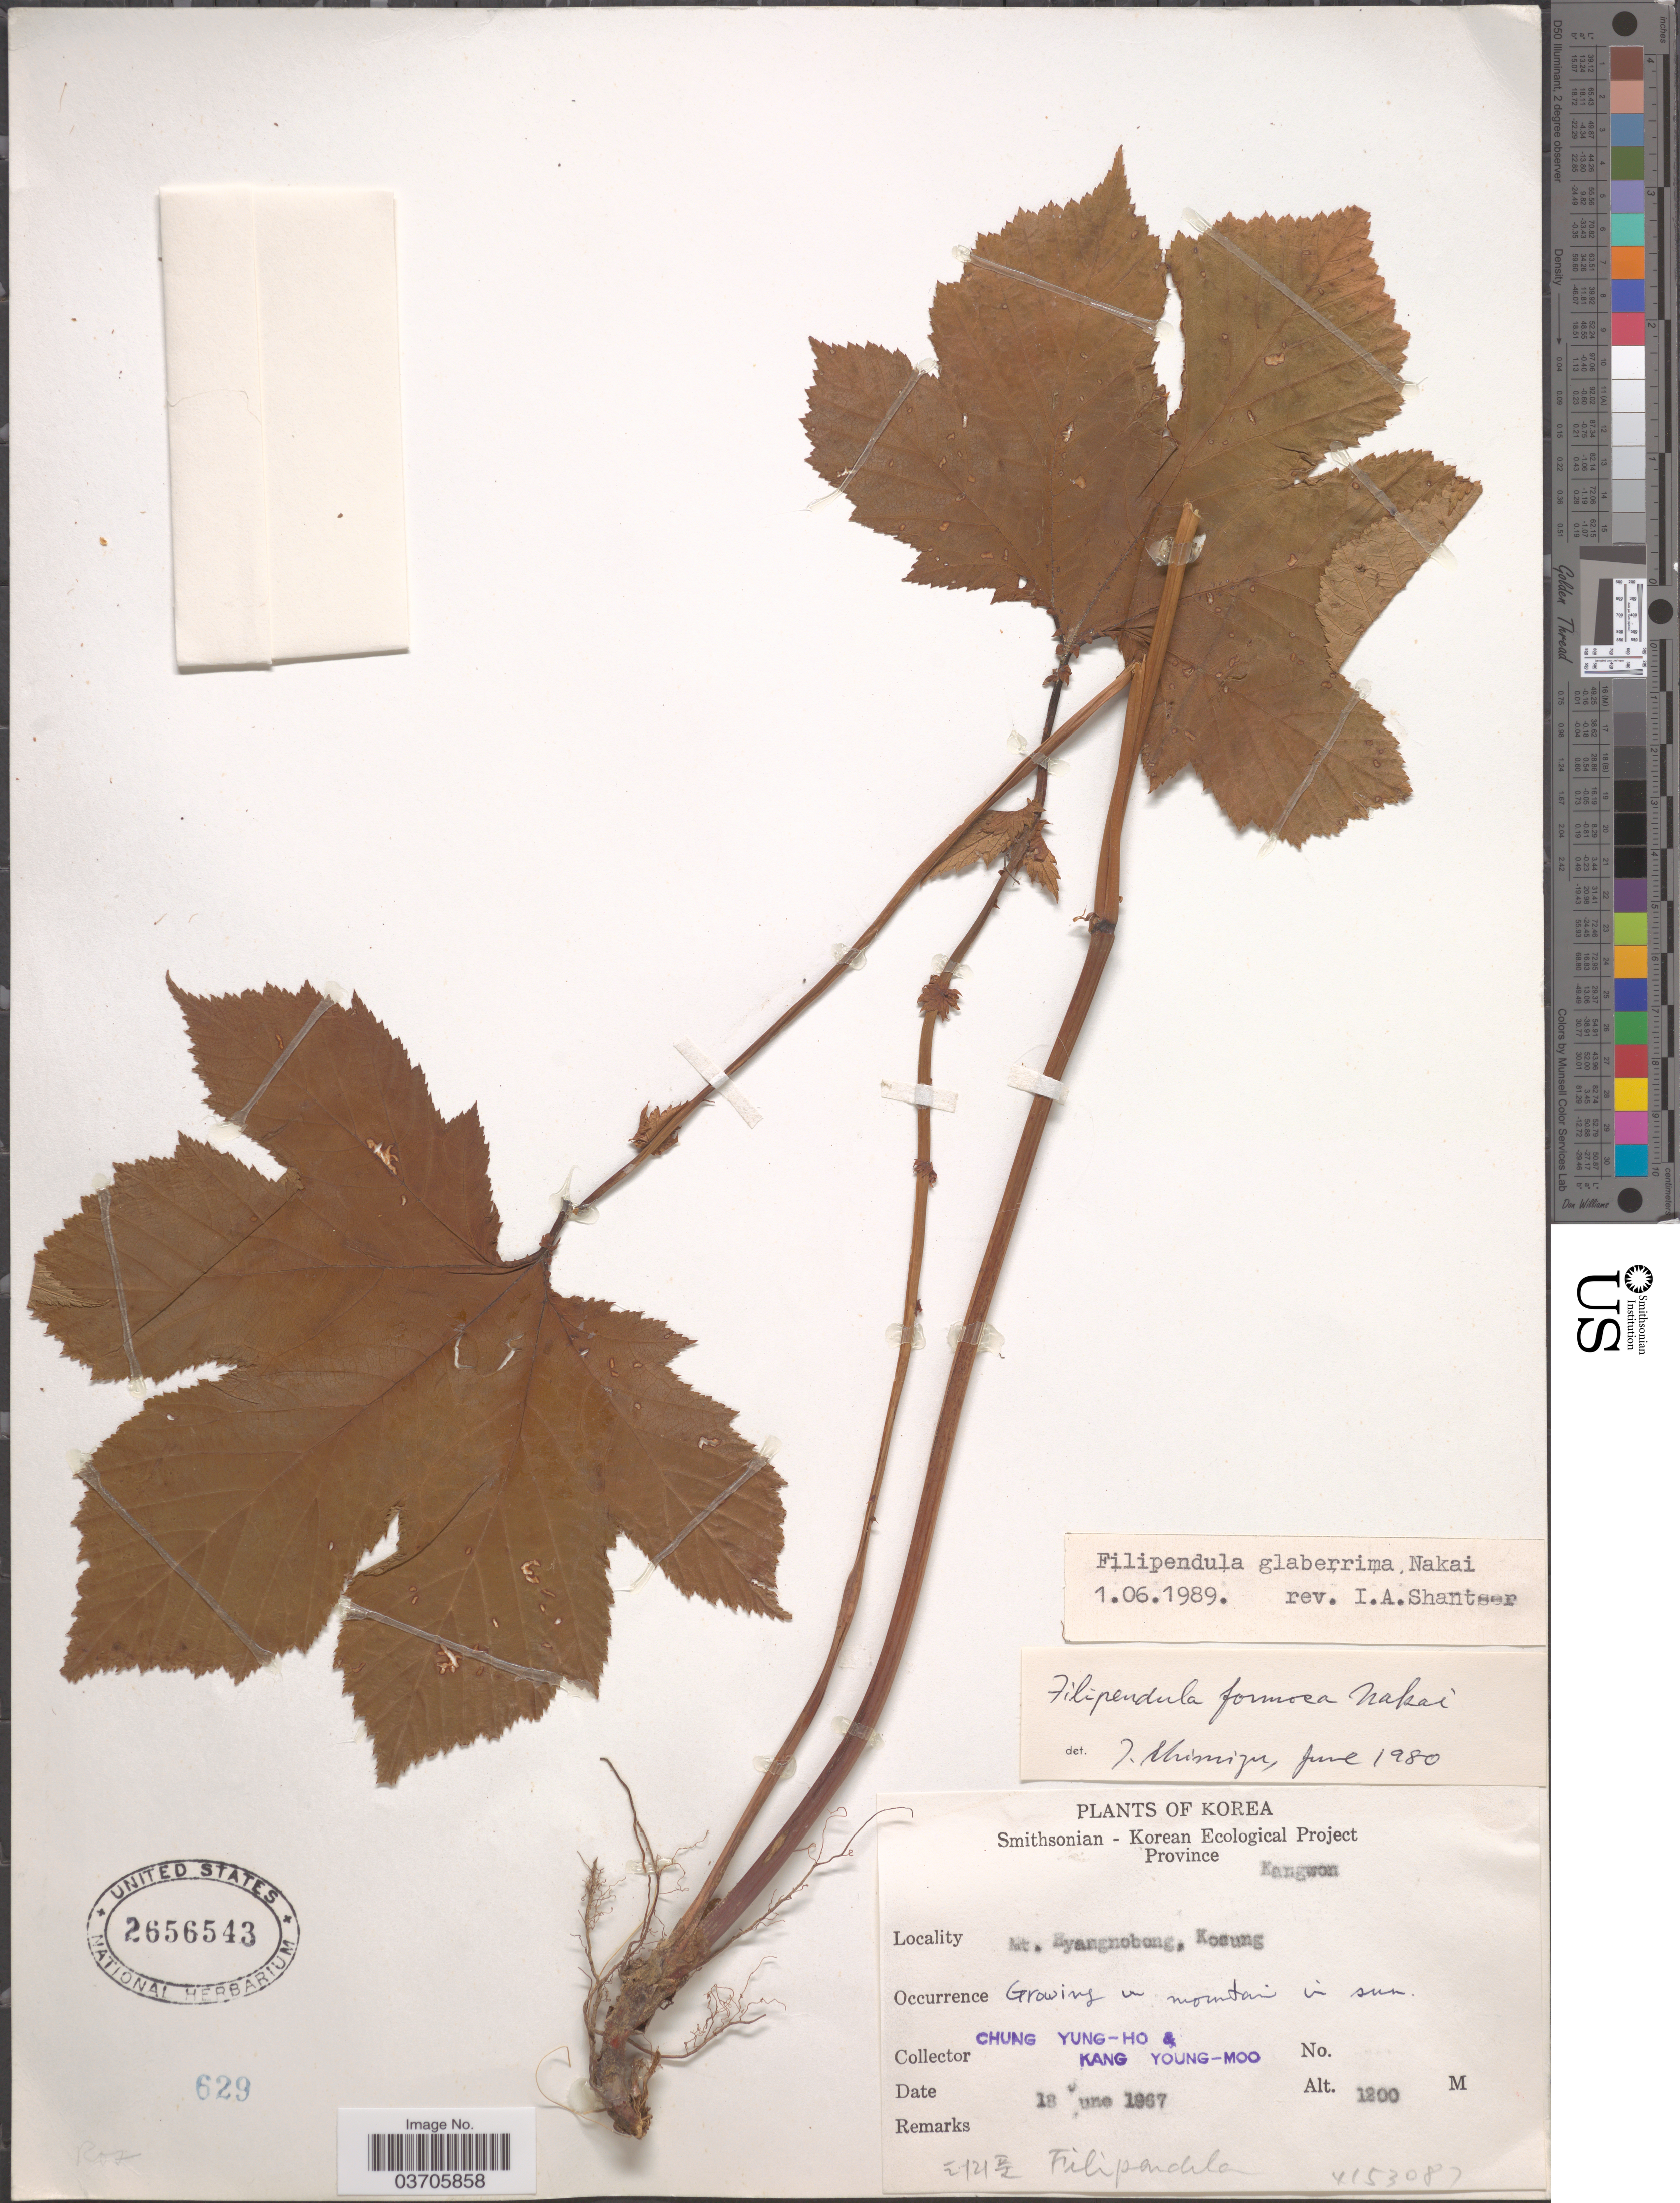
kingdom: Plantae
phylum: Tracheophyta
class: Magnoliopsida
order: Rosales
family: Rosaceae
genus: Filipendula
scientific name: Filipendula glaberrima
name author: Nakai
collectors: C. Yung-Ho & K. Young-Moo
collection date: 1967-06-18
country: North Korea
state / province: Kangwon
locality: Mt. Hyangnobong, Kosung.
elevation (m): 1200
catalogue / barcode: US 2656543